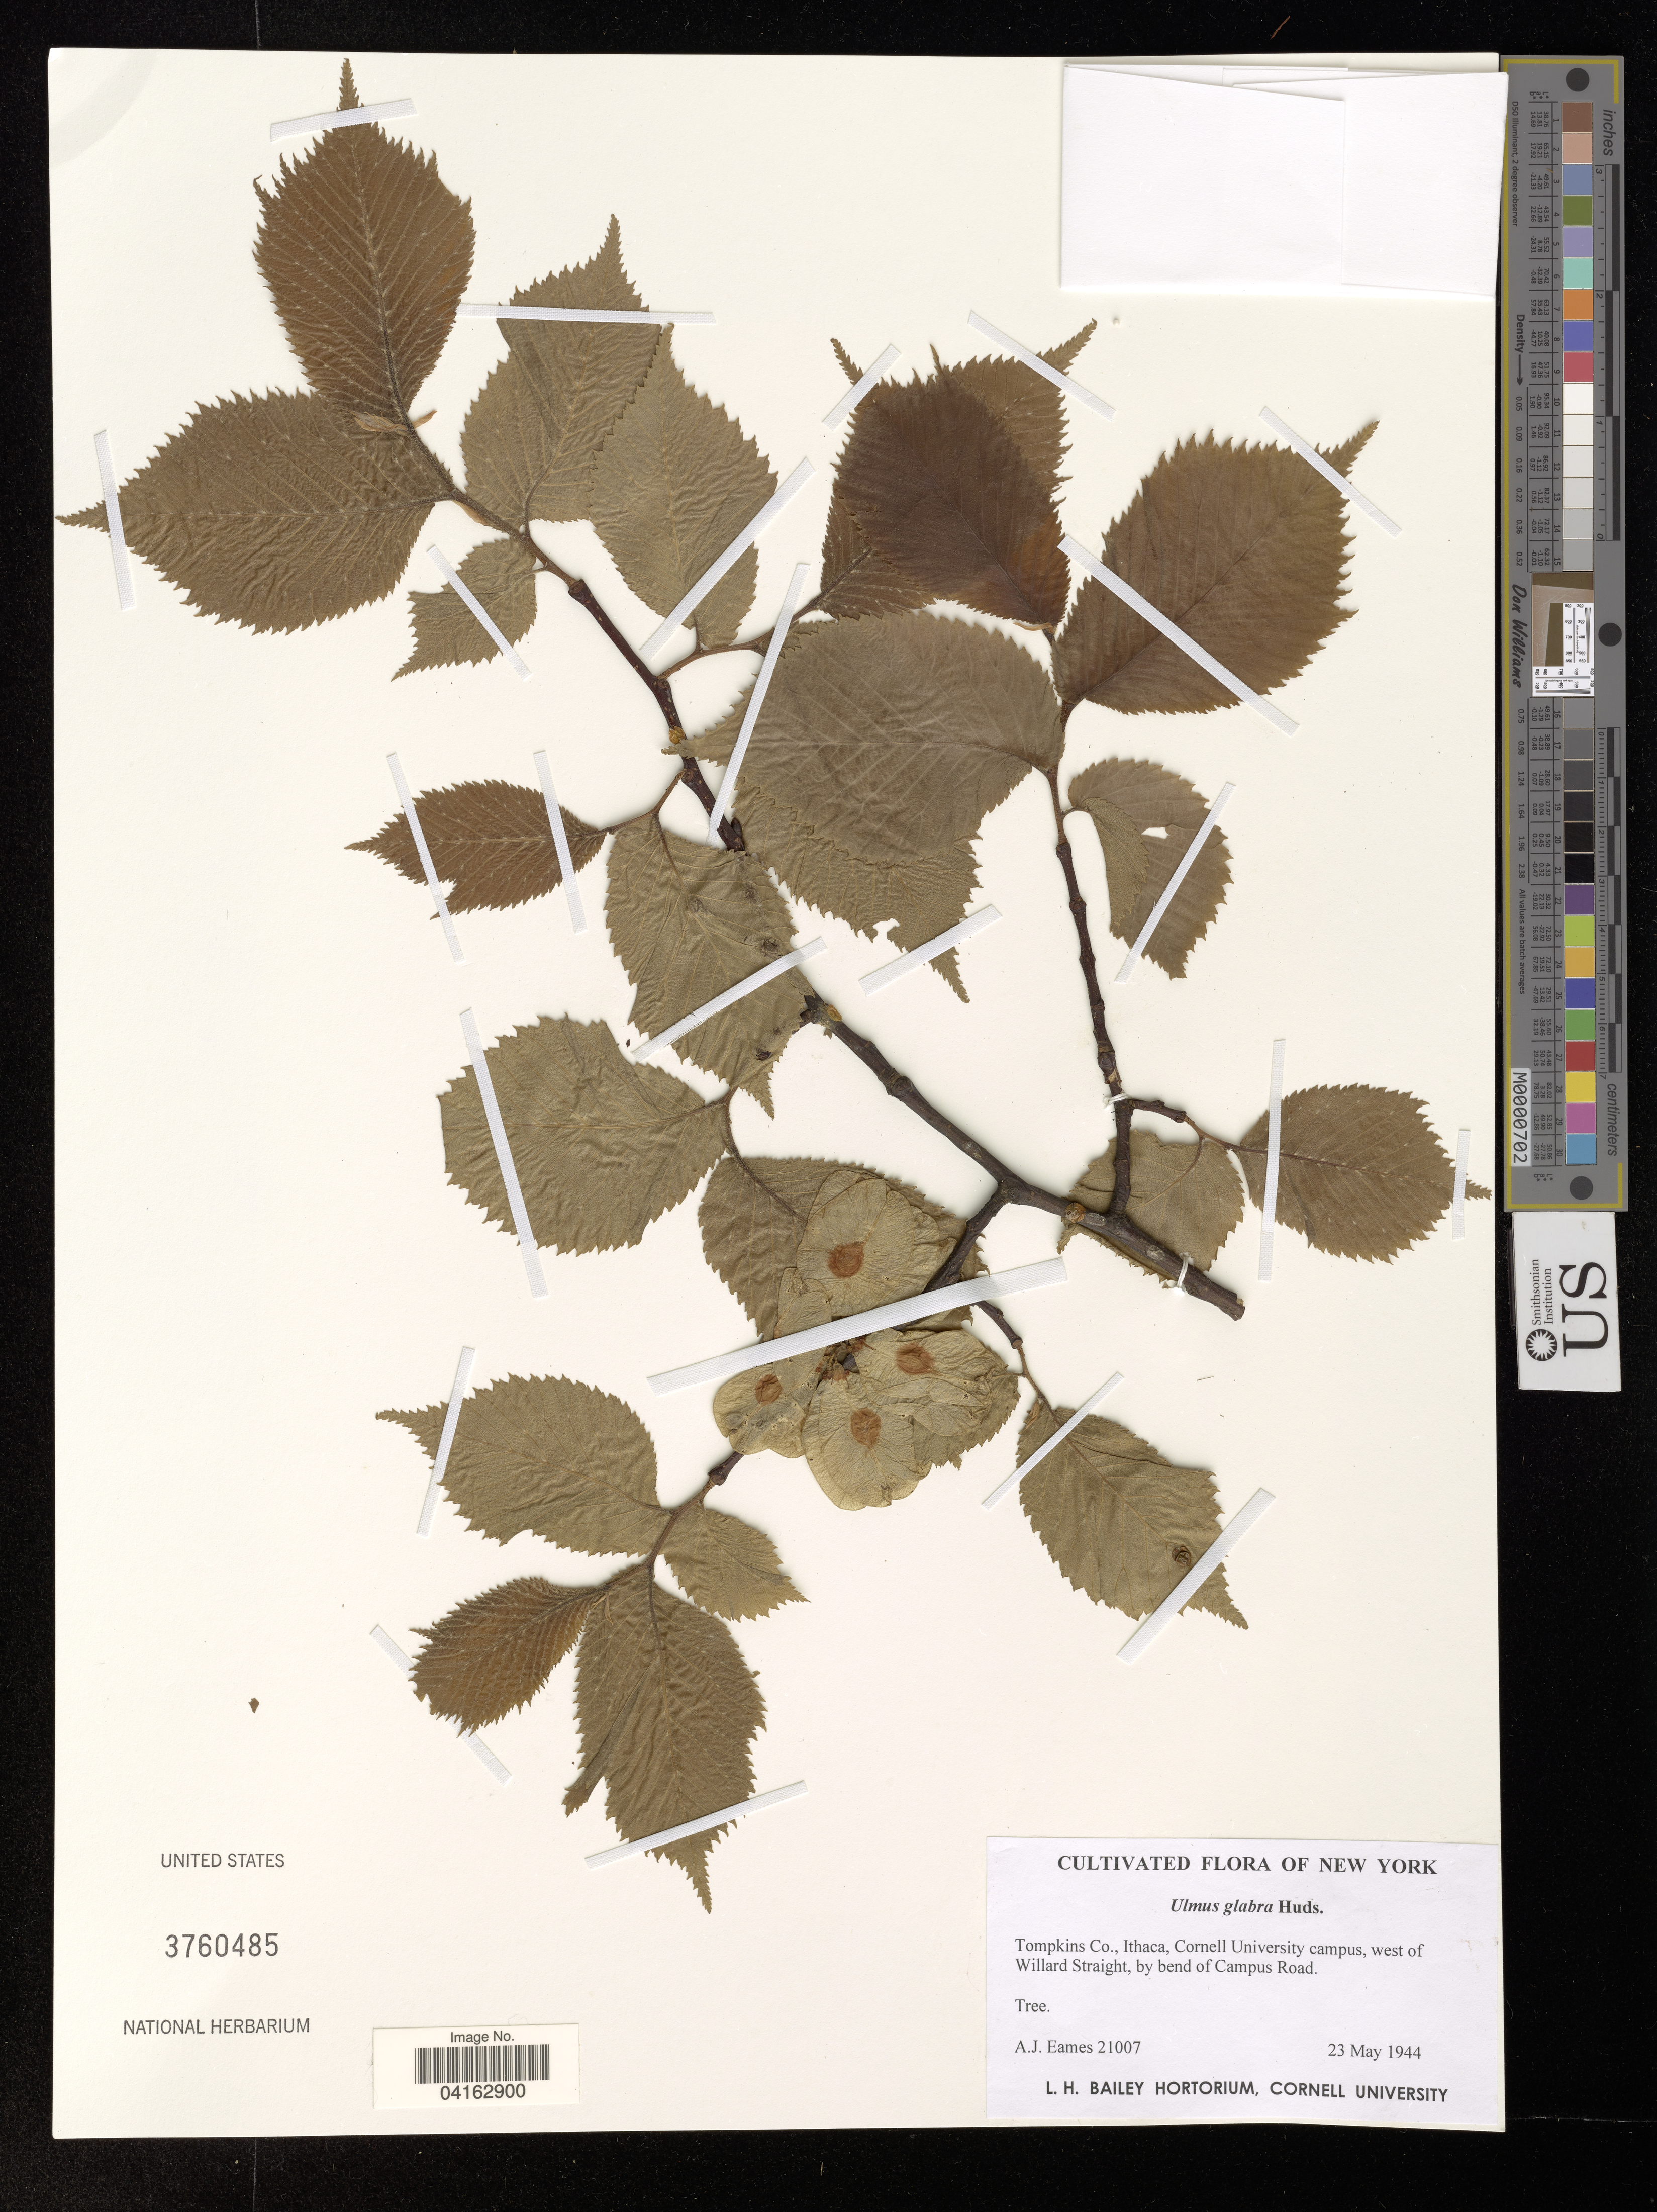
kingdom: Plantae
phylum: Tracheophyta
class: Magnoliopsida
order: Rosales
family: Ulmaceae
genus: Ulmus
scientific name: Ulmus glabra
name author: Huds.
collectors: A. J. Eames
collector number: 21007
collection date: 1944-05-23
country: United States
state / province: New York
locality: Tompkins Co., Ithaca, Cornell University campus, west of Willard Straight, by bend of Campus Road.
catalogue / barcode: US 3760485